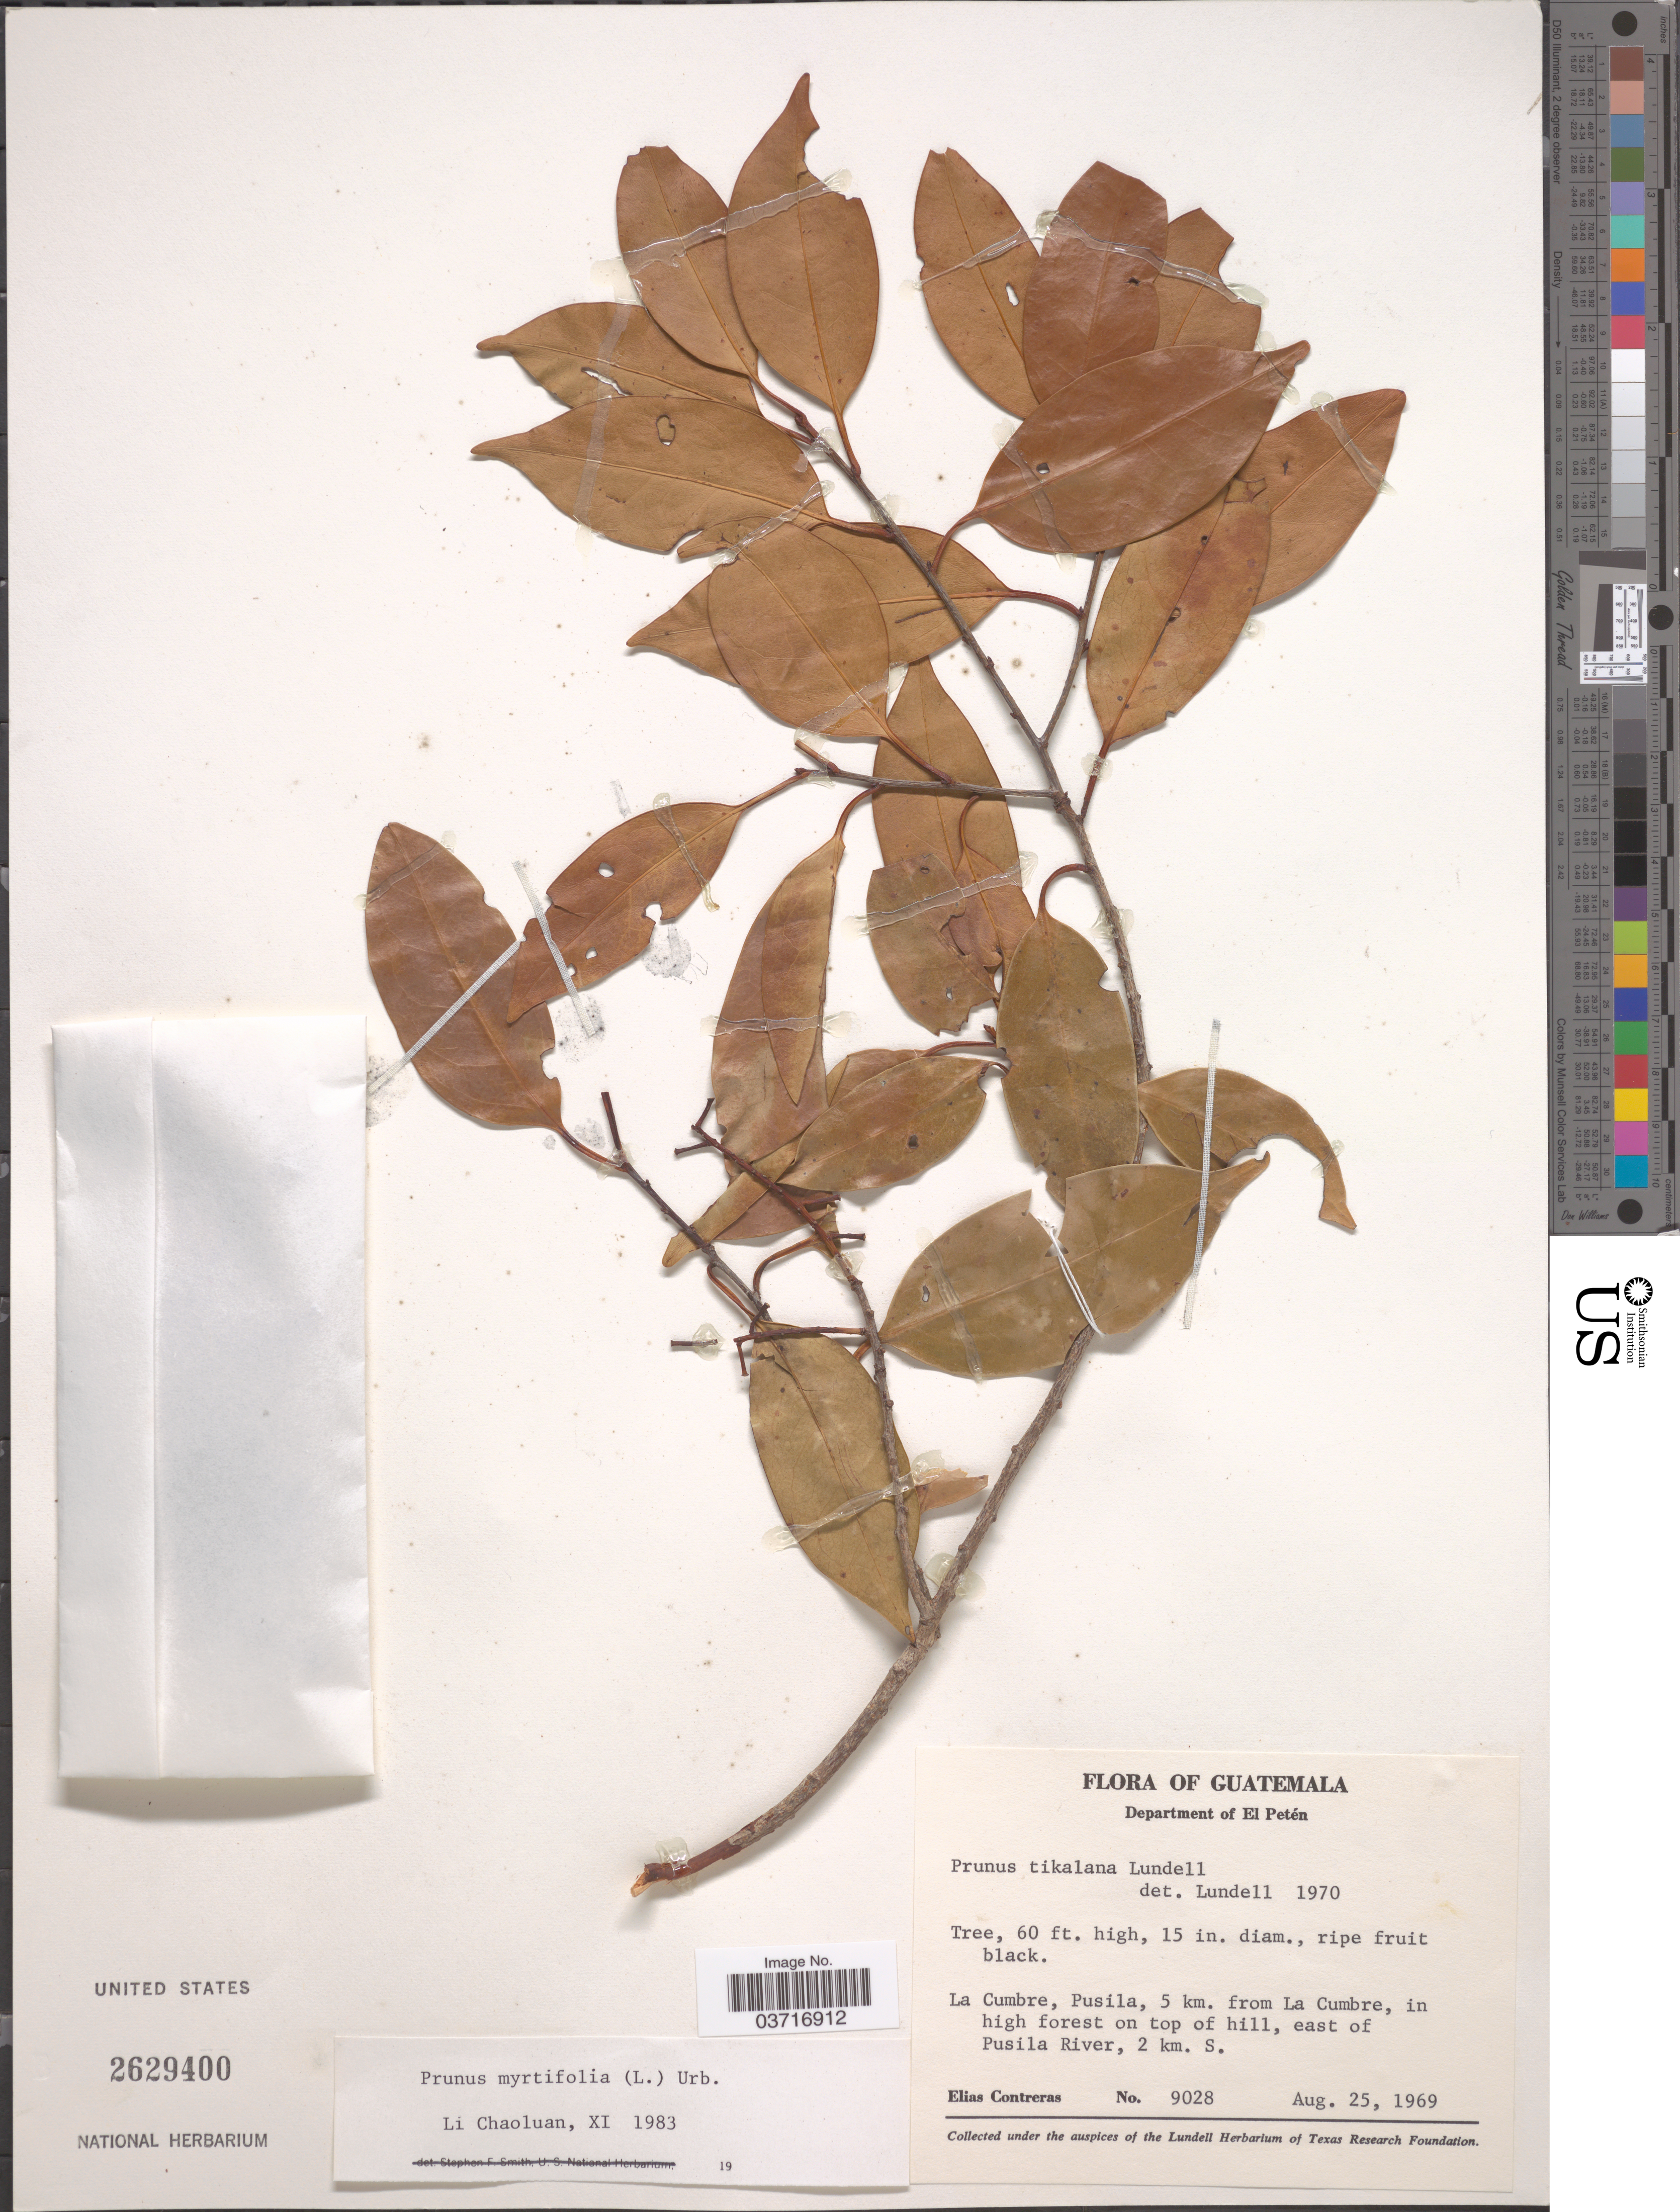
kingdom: Plantae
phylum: Tracheophyta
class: Magnoliopsida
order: Rosales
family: Rosaceae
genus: Prunus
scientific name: Prunus myrtifolia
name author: (L.) Urb.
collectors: E. Contreras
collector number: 9028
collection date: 1969-08-25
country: Guatemala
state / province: El Peten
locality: Department of El Petén. La Cumbre, Pusila, 5 km. from La Cumbre, in high forest on top of hill, east of Pusila River, 2 km. S.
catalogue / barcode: US 2629400